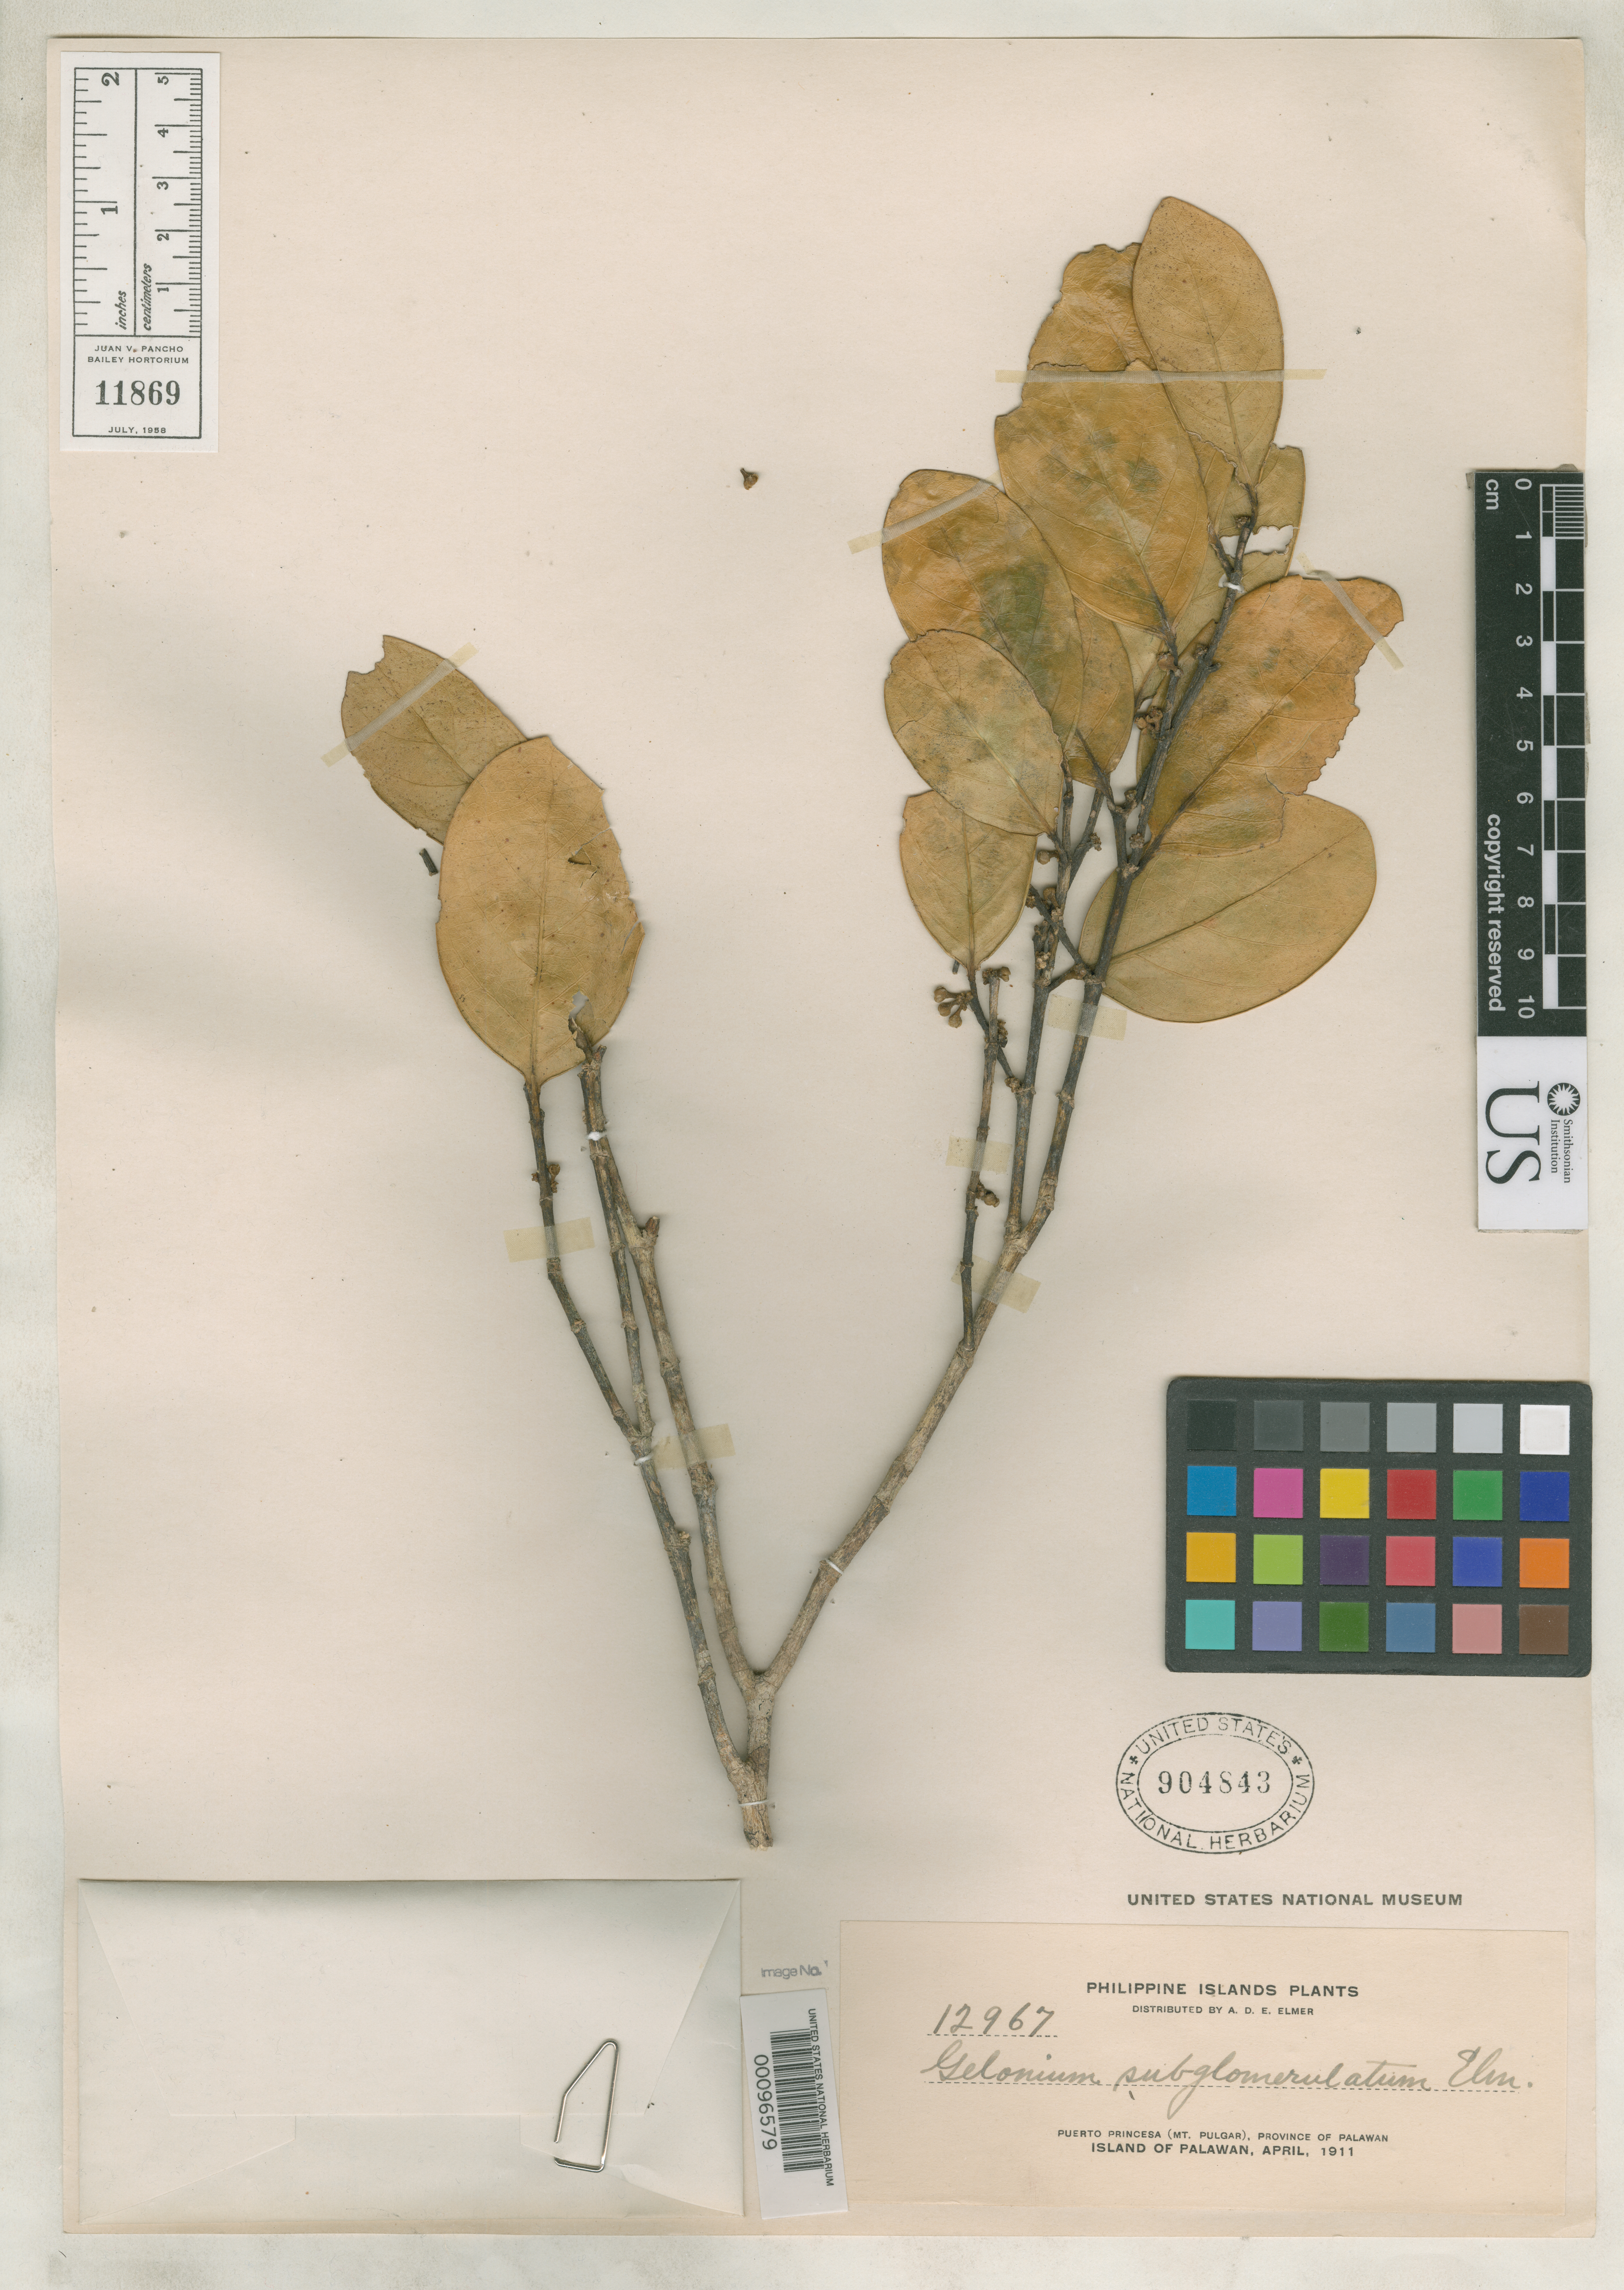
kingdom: Plantae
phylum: Tracheophyta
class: Magnoliopsida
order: Malpighiales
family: Euphorbiaceae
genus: Gelonium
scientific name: Gelonium subglomerulatum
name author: Elmer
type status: Isotype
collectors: A. D. E. Elmer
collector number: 12967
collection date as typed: Mar 1911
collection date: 1911-03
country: Philippines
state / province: Mimaropa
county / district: Palawan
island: Palawan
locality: Puerto Princesa (Mt. Pulgar).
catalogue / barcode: US 904843